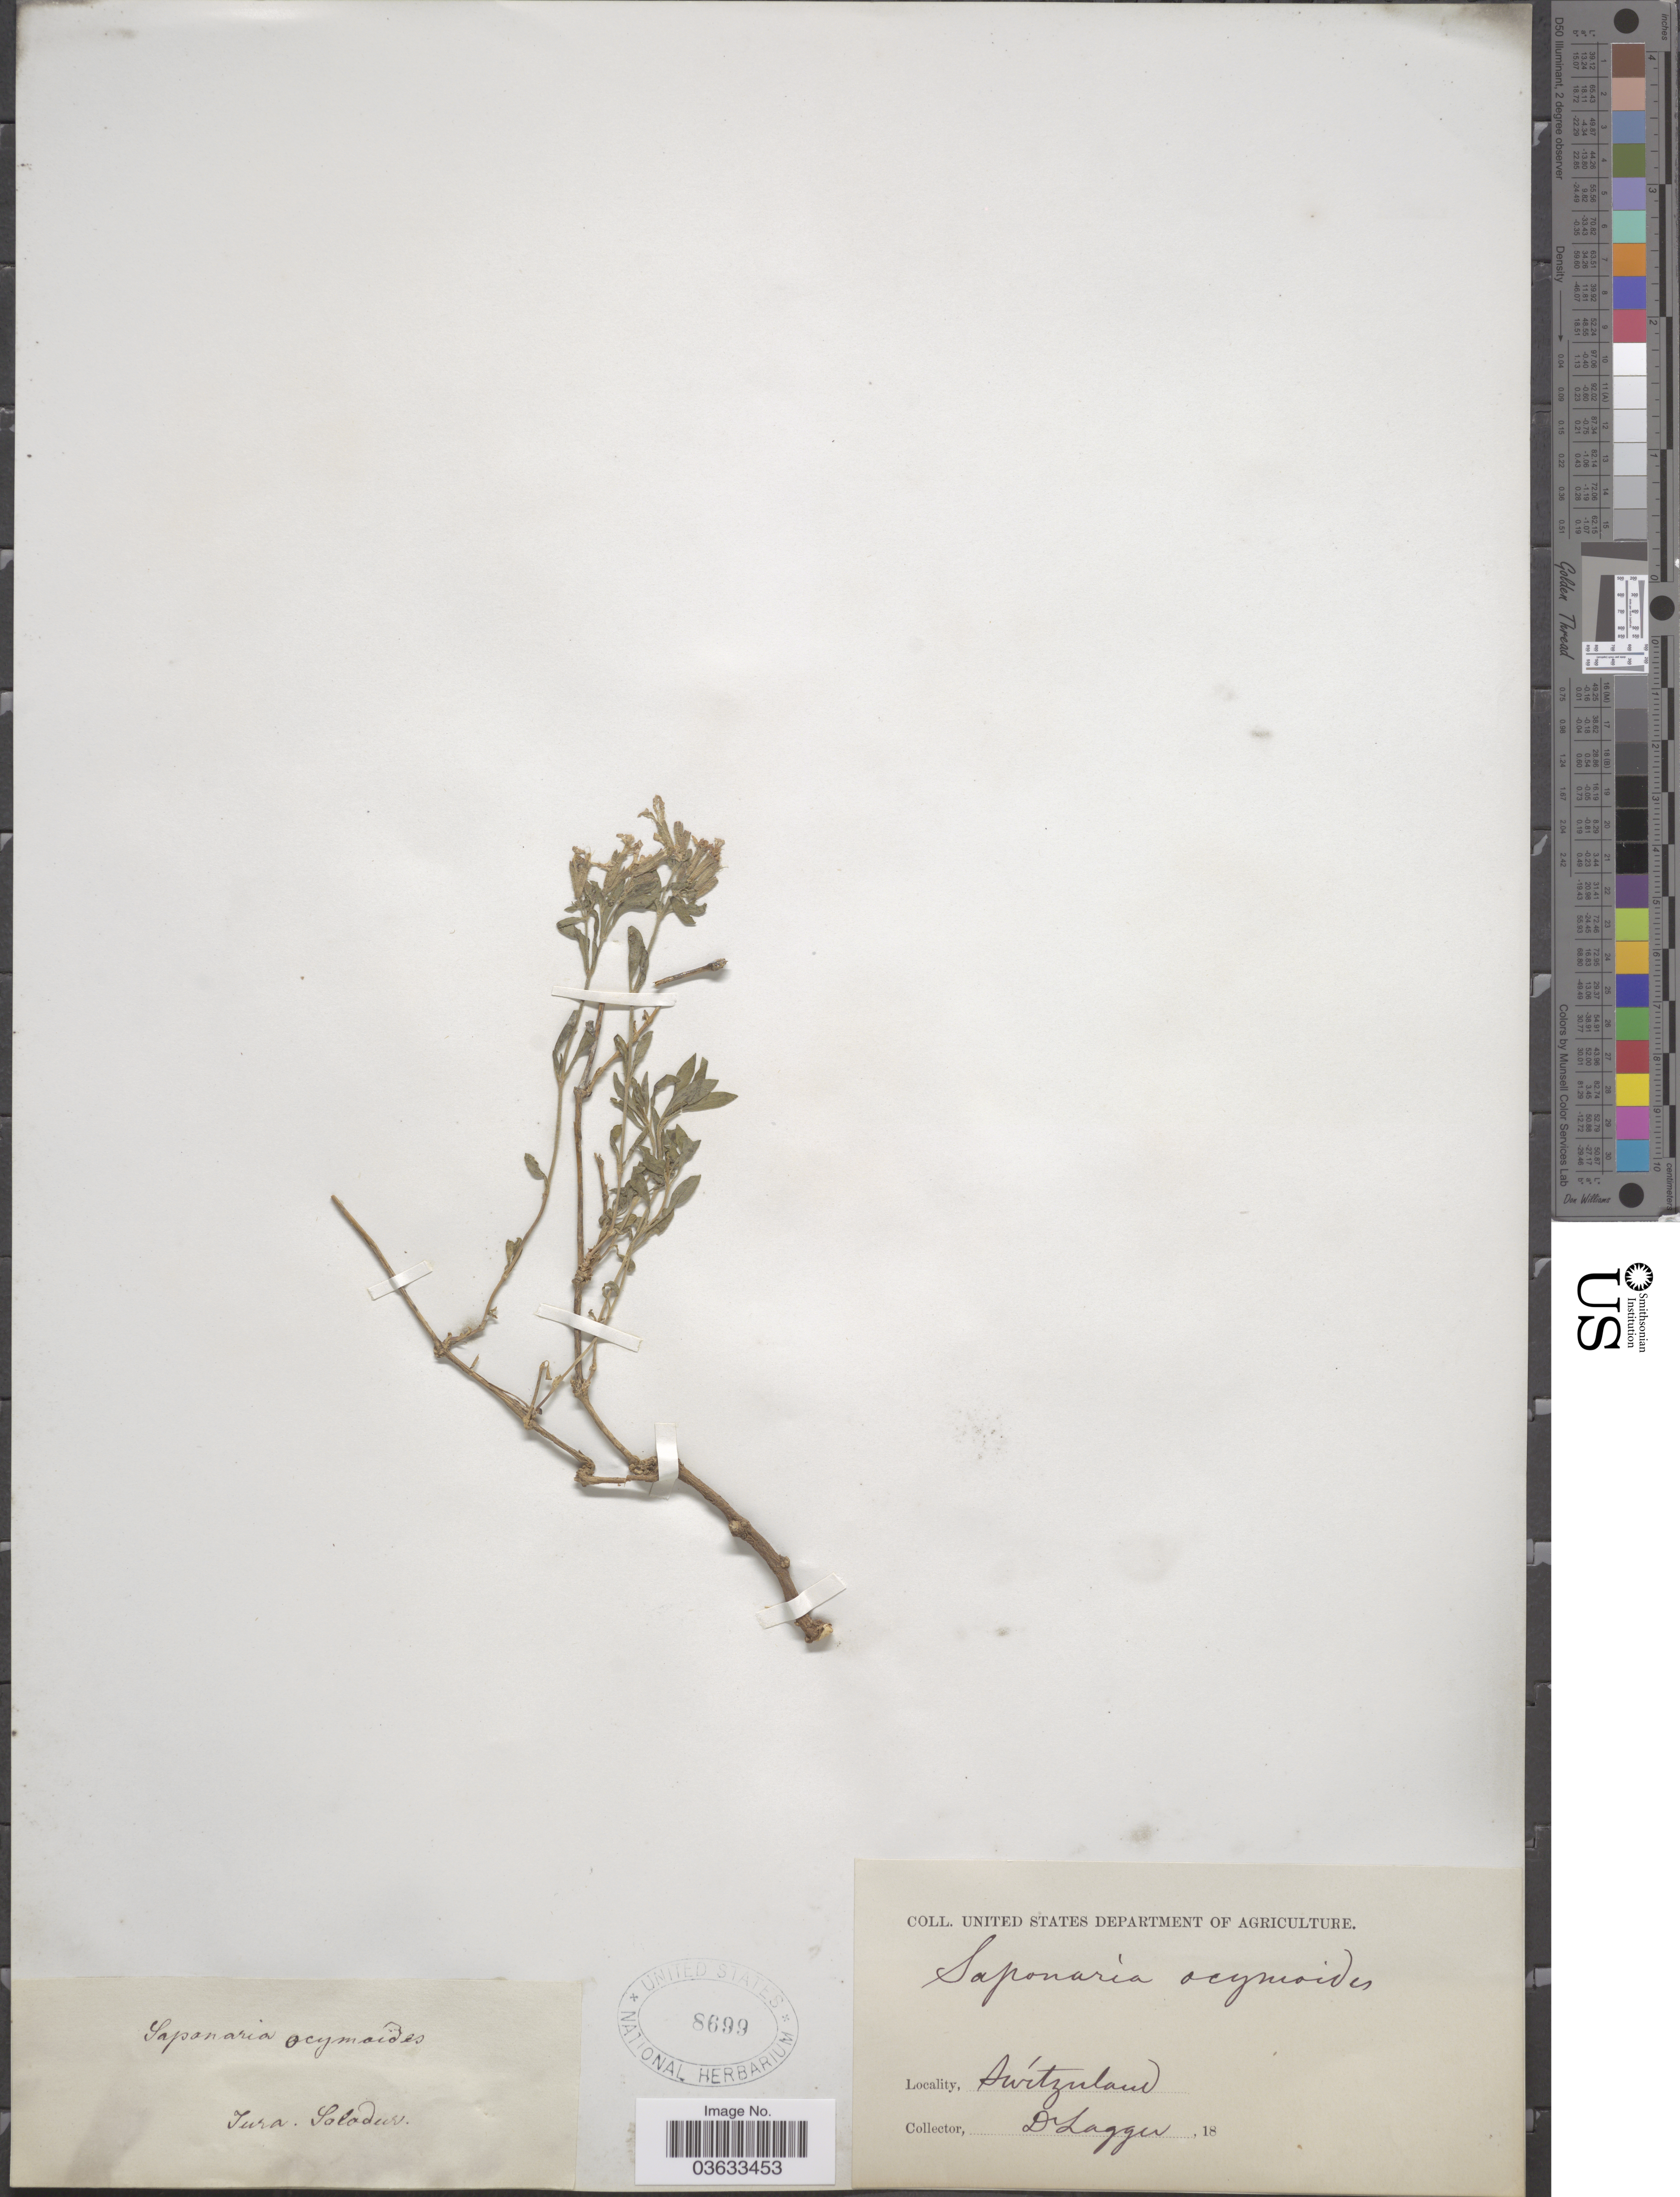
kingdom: Plantae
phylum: Tracheophyta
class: Magnoliopsida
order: Caryophyllales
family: Caryophyllaceae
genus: Saponaria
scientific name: Saponaria ocymoides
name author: L.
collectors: F. J. Lagger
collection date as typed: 18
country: Switzerland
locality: Tura. Saladur.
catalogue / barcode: US 8699